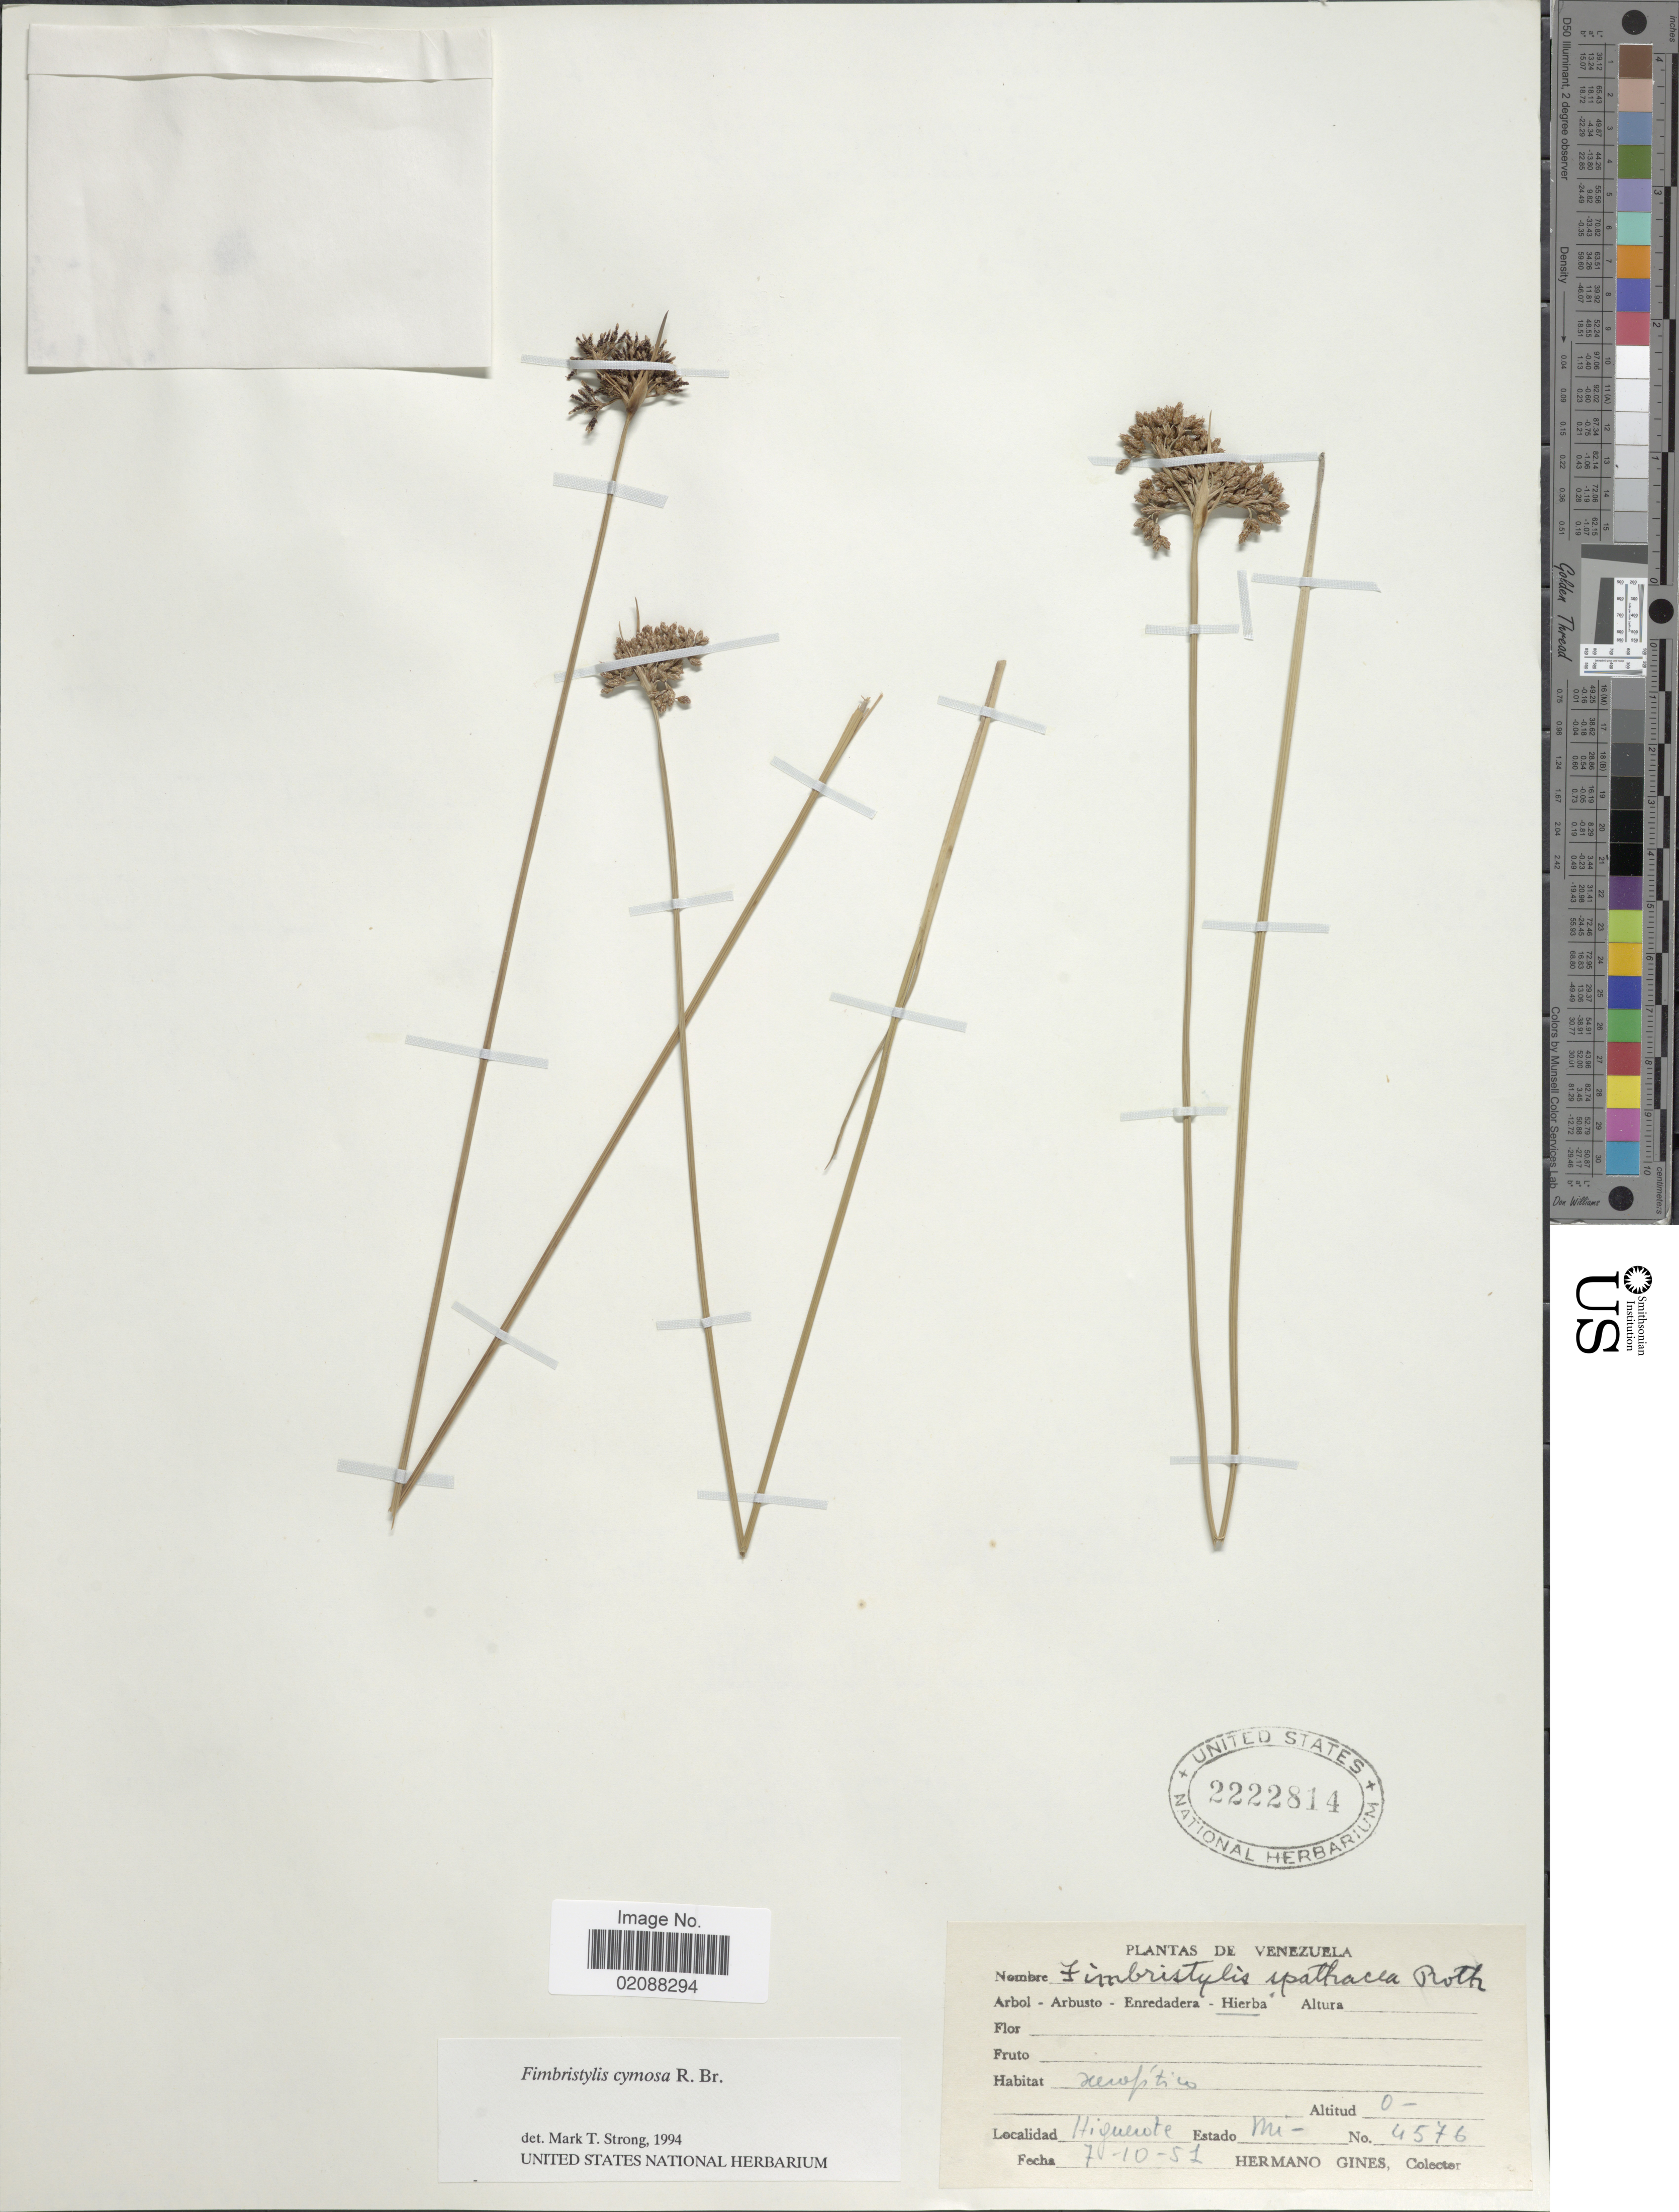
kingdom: Plantae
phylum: Tracheophyta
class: Liliopsida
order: Poales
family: Cyperaceae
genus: Fimbristylis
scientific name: Fimbristylis cymosa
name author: R. Br.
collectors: Bro. Gines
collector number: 4576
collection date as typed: Transcribed d/m/y: 7/10/51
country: Venezuela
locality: Higuerote, Estado Mi.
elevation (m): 0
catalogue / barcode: US 2222814